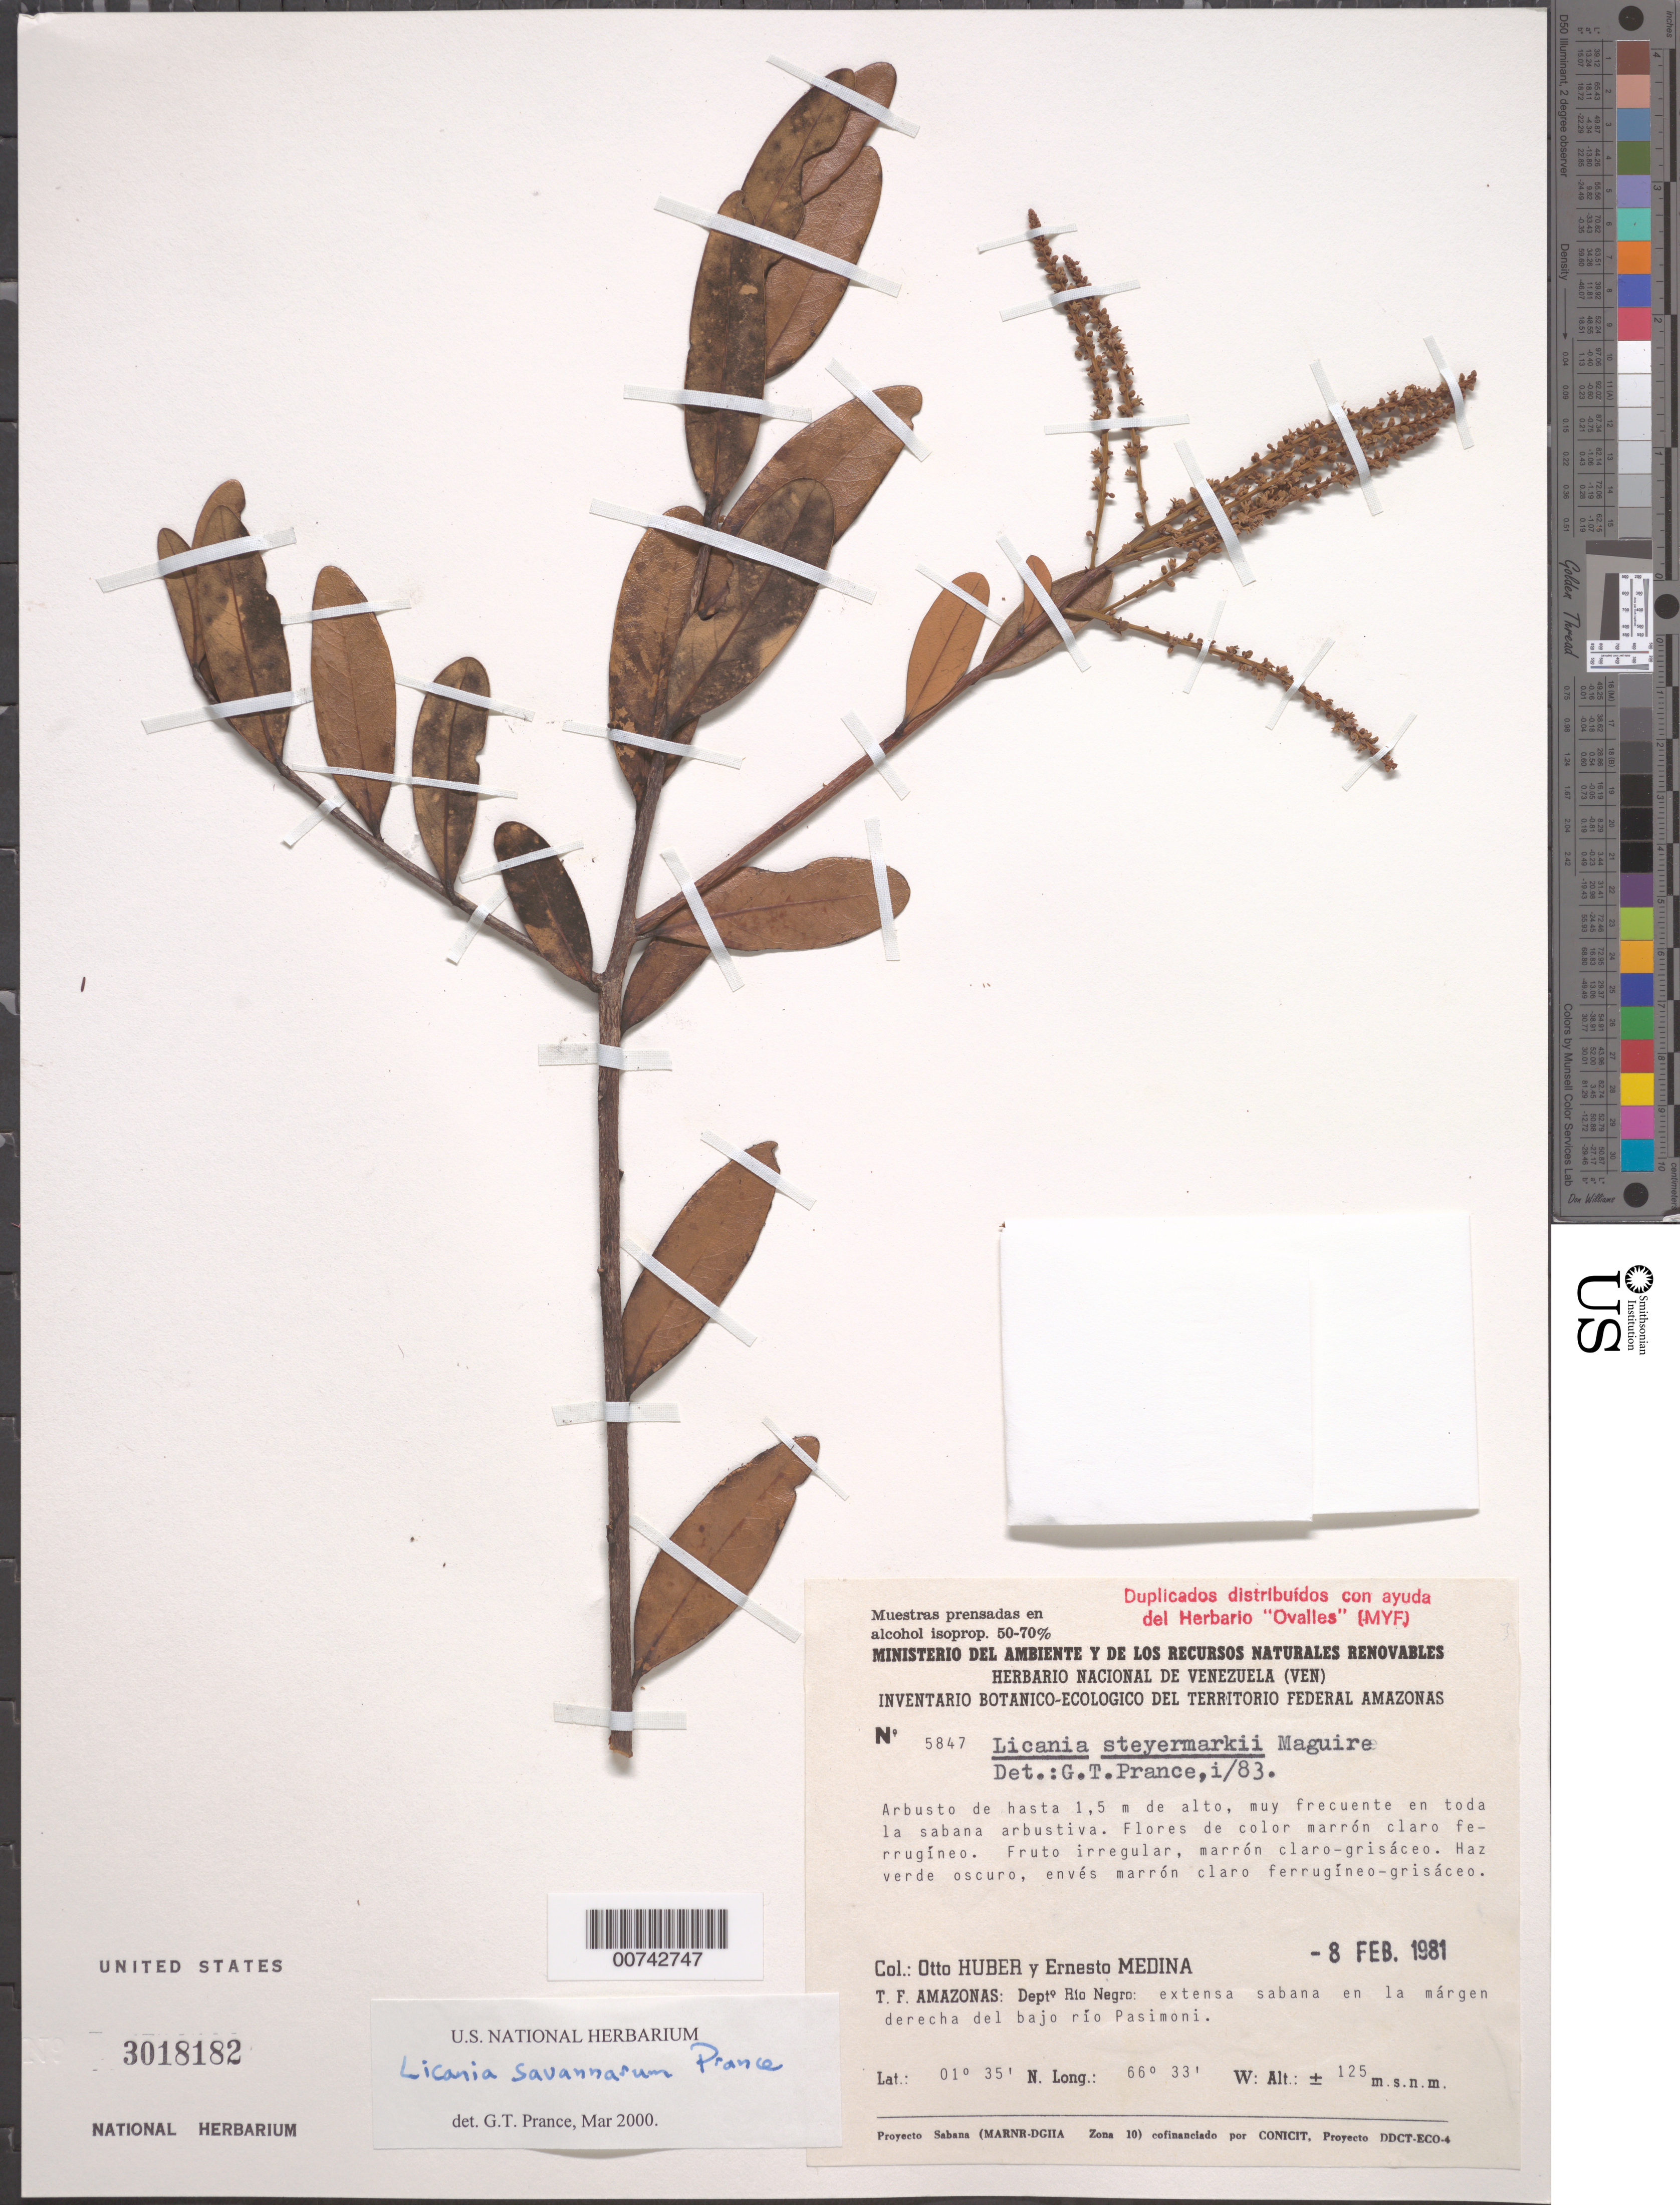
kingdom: Plantae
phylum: Tracheophyta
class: Magnoliopsida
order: Malpighiales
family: Chrysobalanaceae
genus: Licania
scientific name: Licania savannarum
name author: Prance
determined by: Prance, G. T.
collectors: O. Huber & E. Medina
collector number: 5847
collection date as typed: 8-Feb-81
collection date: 1981-02-08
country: Venezuela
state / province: Amazonas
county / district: Río Negro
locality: Río Pasimoni, right edge (E)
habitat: Extensa sabana; en toda la sabana arbustiva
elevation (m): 125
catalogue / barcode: US 3018182